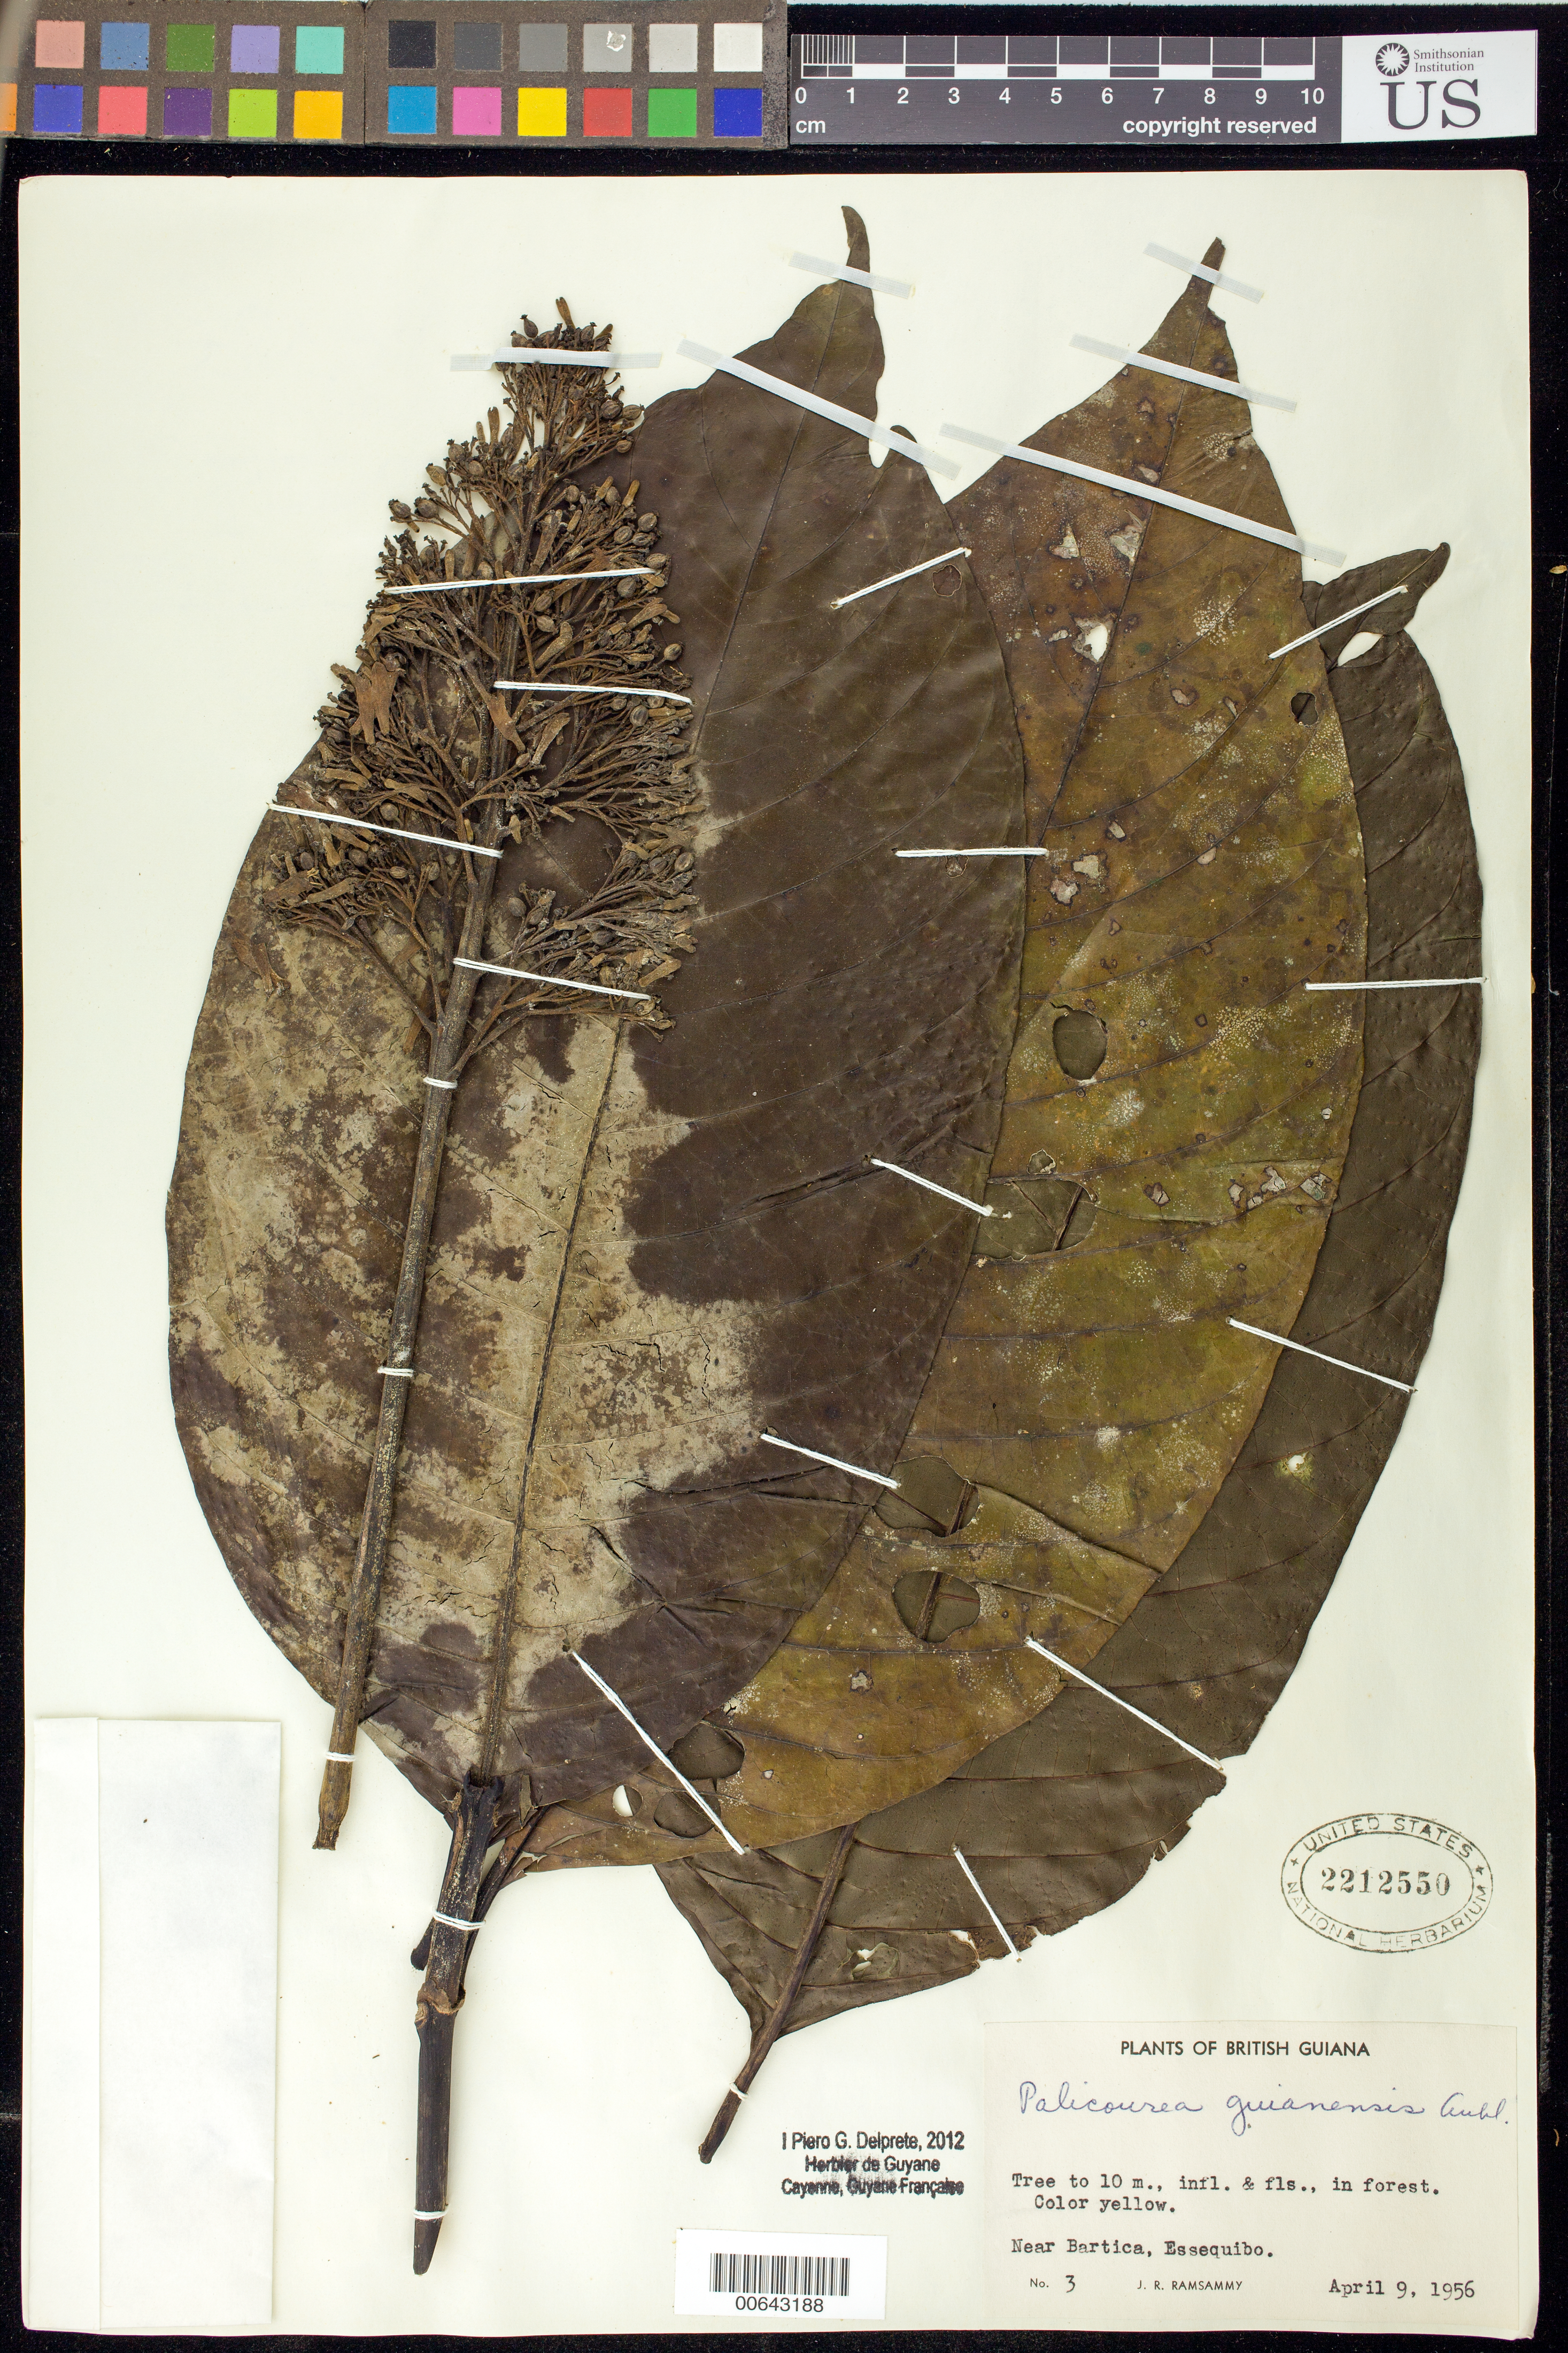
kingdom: Plantae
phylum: Tracheophyta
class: Magnoliopsida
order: Gentianales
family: Rubiaceae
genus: Palicourea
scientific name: Palicourea guianensis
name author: Aubl.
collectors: J. Ramsammy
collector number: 3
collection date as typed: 9-Apr-56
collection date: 1956-04-09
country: Guyana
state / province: Cuyuni-Mazaruni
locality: Skull Point, near Bartica, Essequibo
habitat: Forest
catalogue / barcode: US 2212550